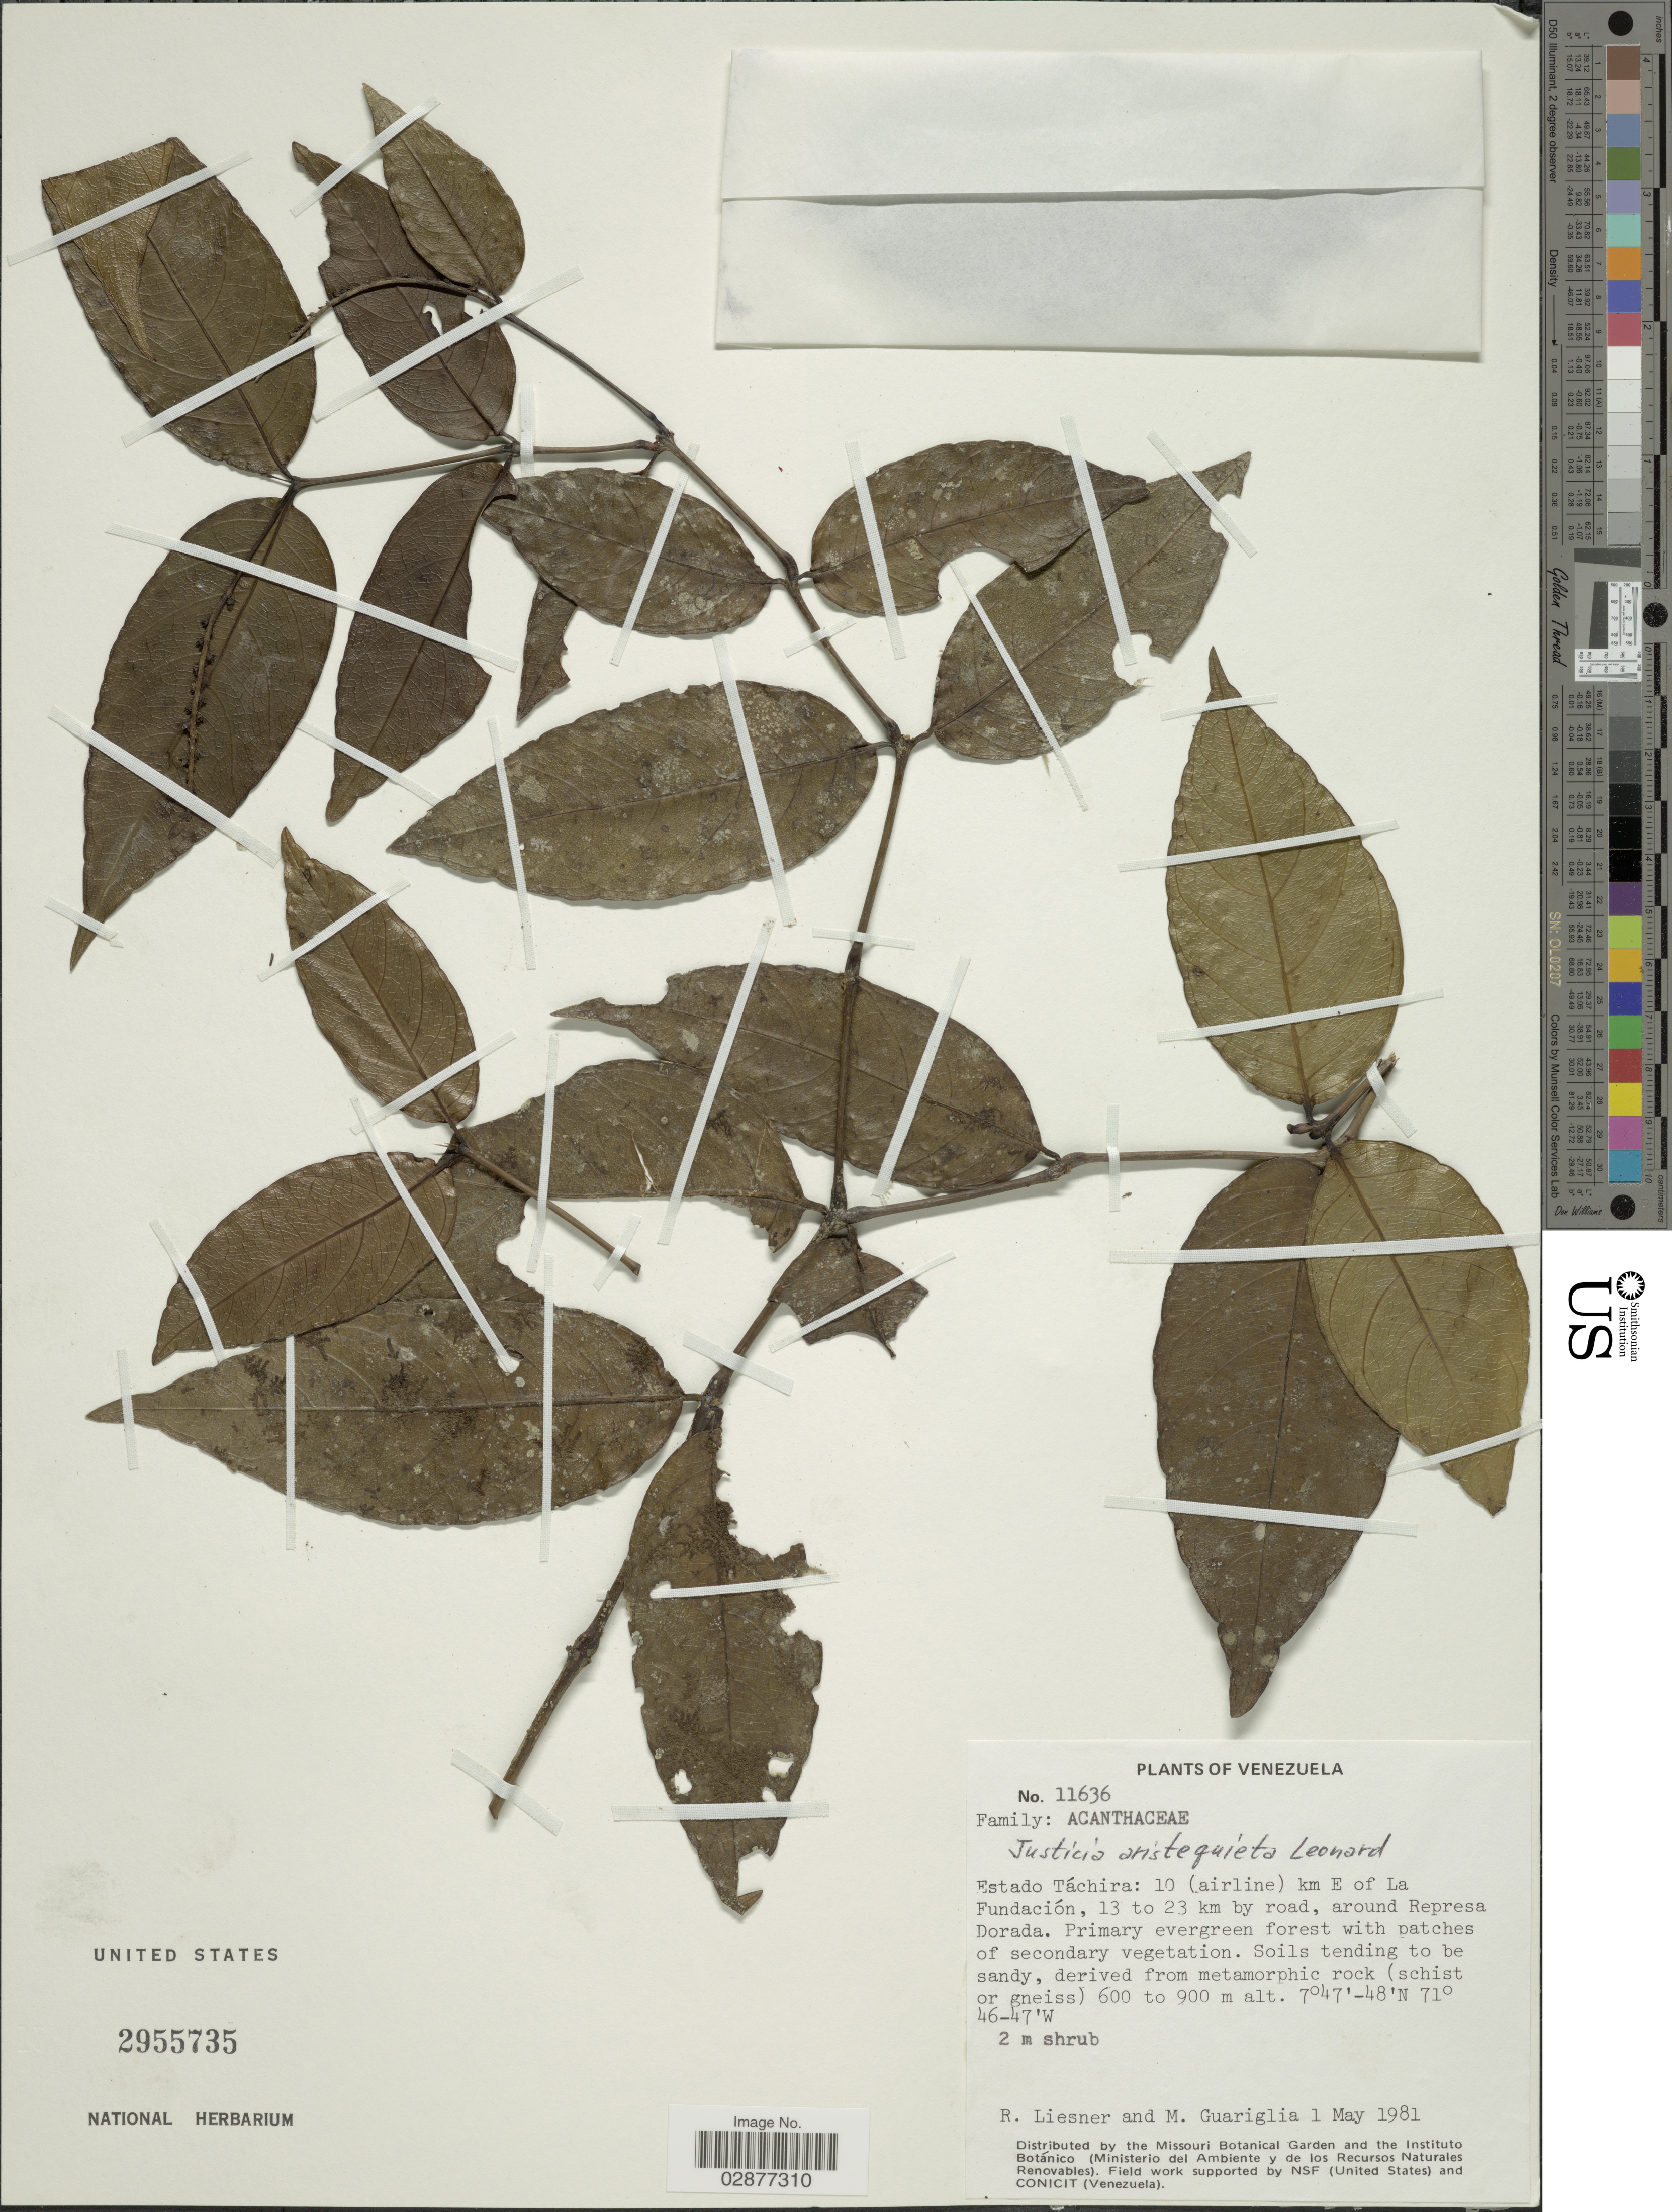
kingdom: Plantae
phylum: Tracheophyta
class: Magnoliopsida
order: Lamiales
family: Acanthaceae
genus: Justicia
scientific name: Justicia aristeguietae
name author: Leonard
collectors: R. L. Liesner & M. Guariglia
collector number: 11636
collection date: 1981-05-01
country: Venezuela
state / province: Tachira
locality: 10 (airline) km E of La Fundación, 13 to 23 km by road, around Represa Dorada.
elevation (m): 600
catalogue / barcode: US 2955735